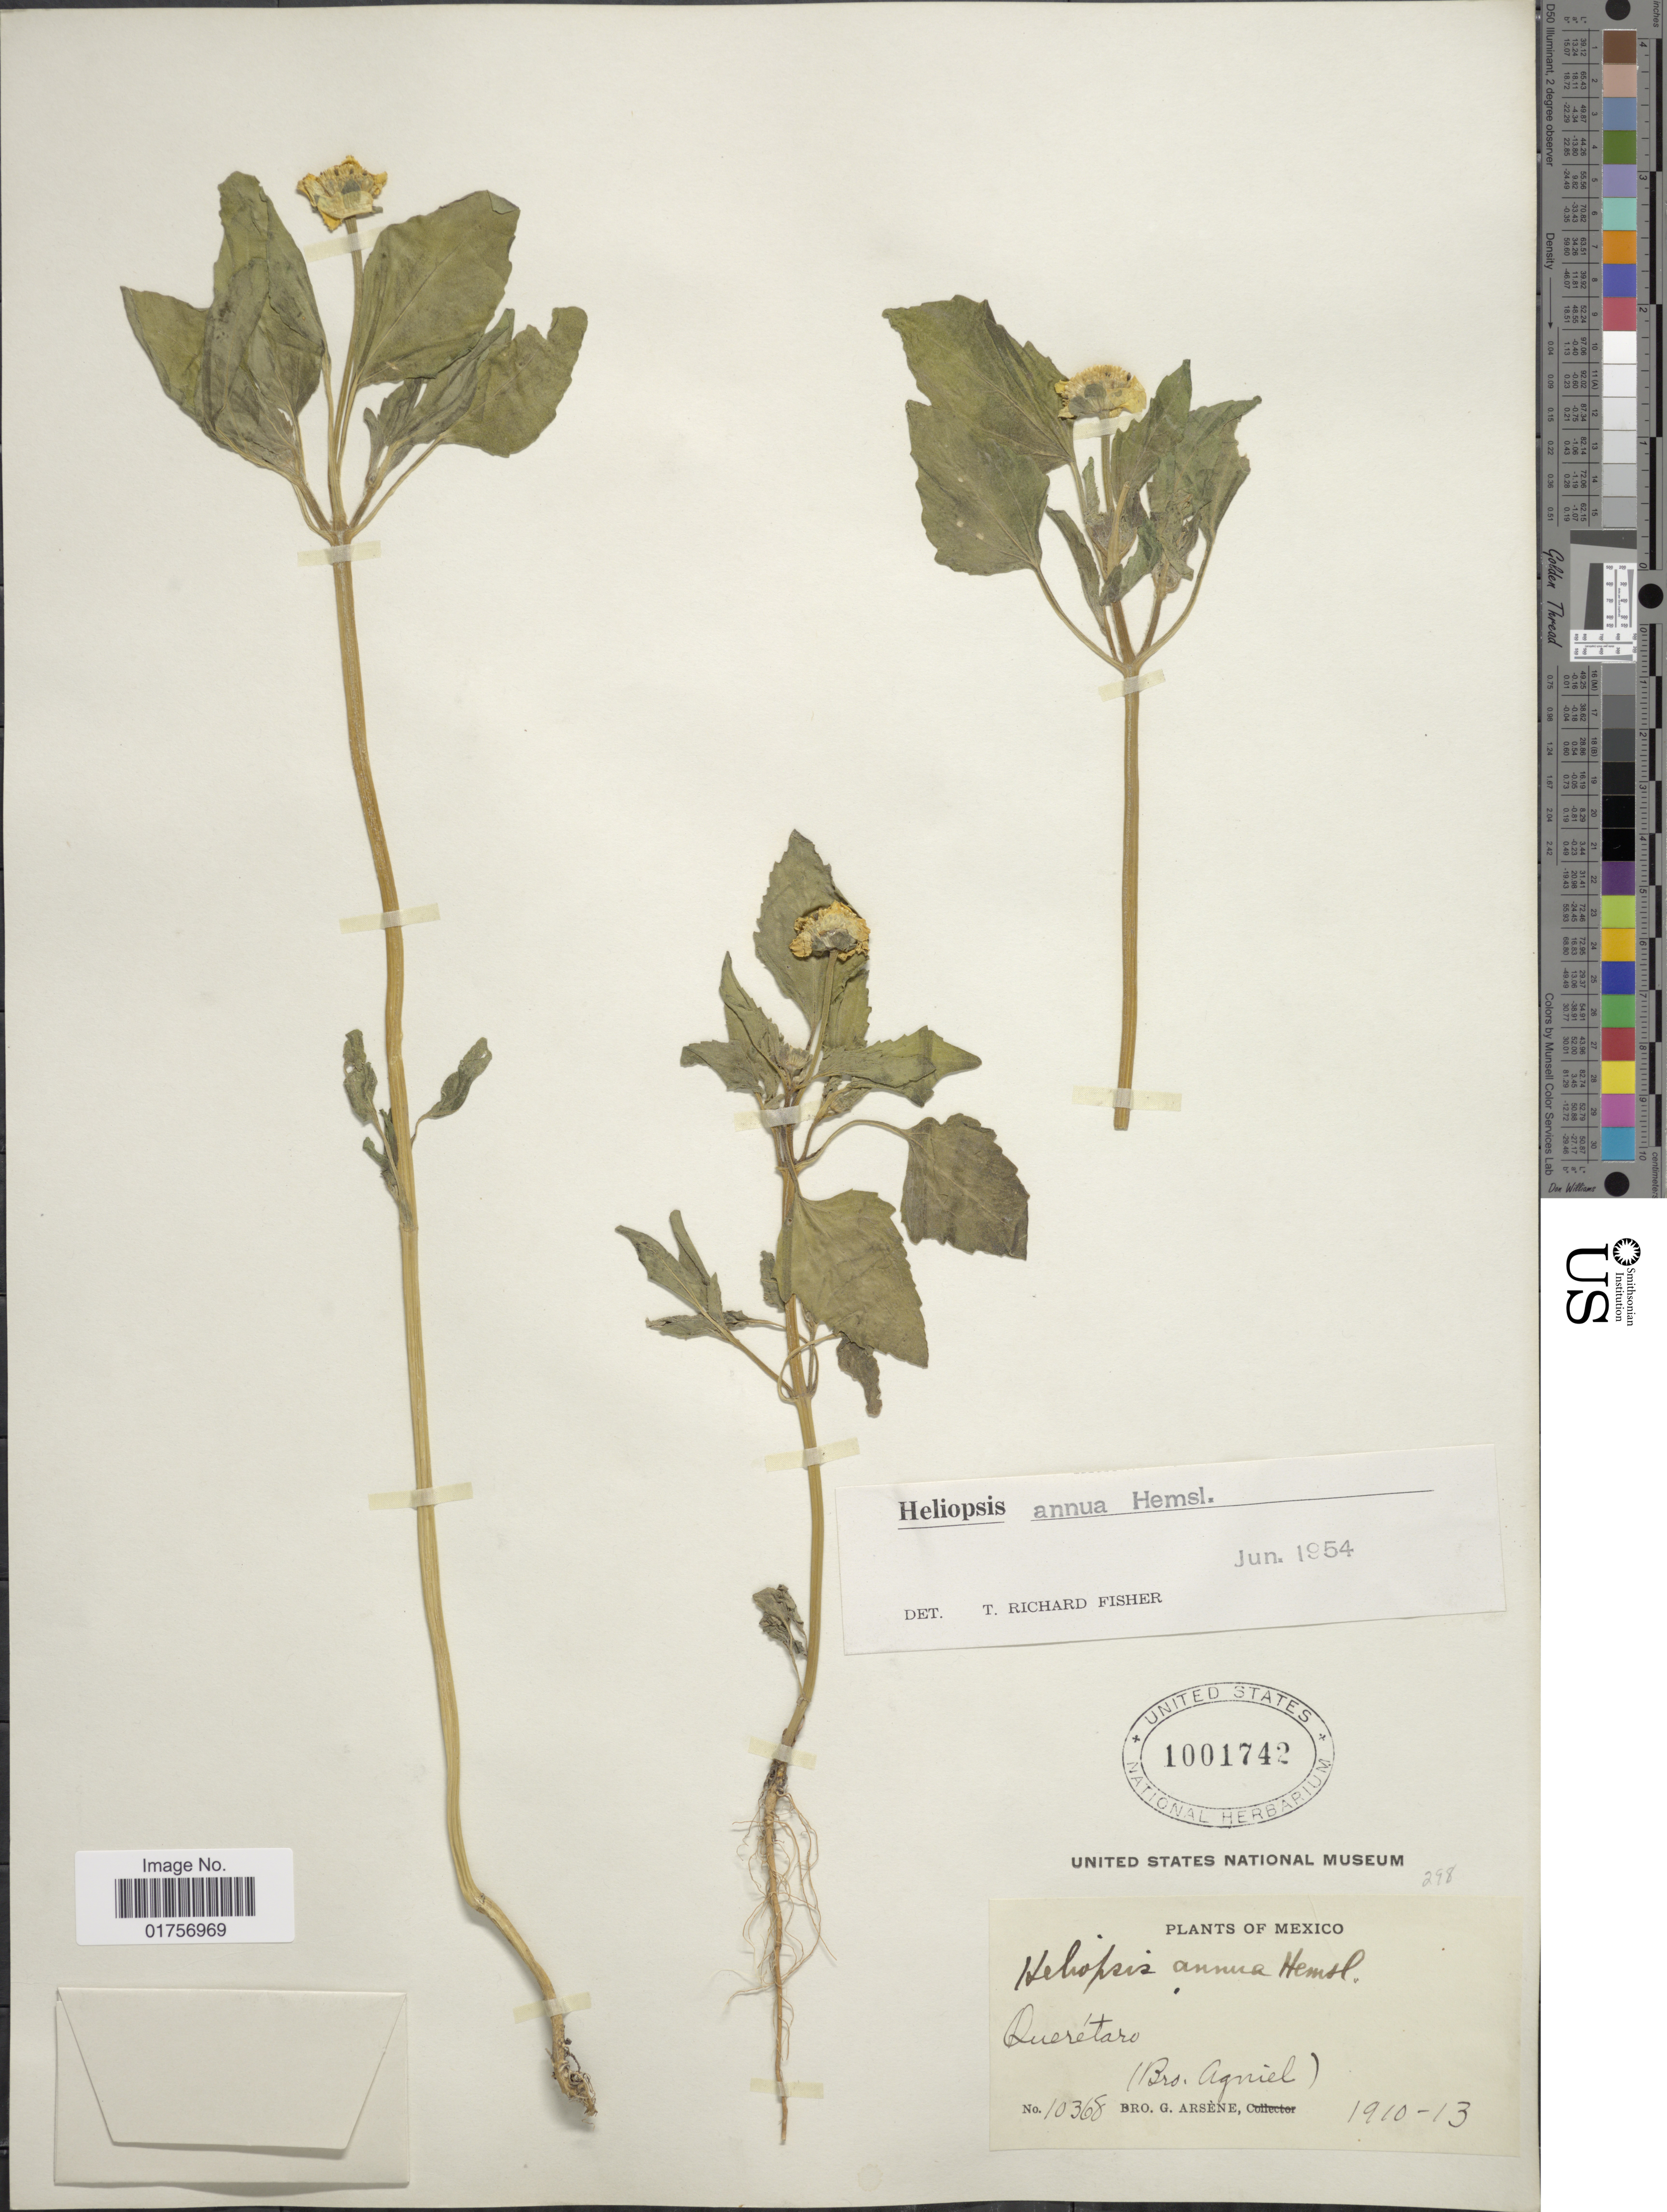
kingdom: Plantae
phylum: Tracheophyta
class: Magnoliopsida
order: Asterales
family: Asteraceae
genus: Heliopsis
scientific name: Heliopsis annua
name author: Hemsl.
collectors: Bro. Agniel & Bro. G. Arsène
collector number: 10368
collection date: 1910/1913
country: Mexico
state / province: Querétaro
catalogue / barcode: US 1001742